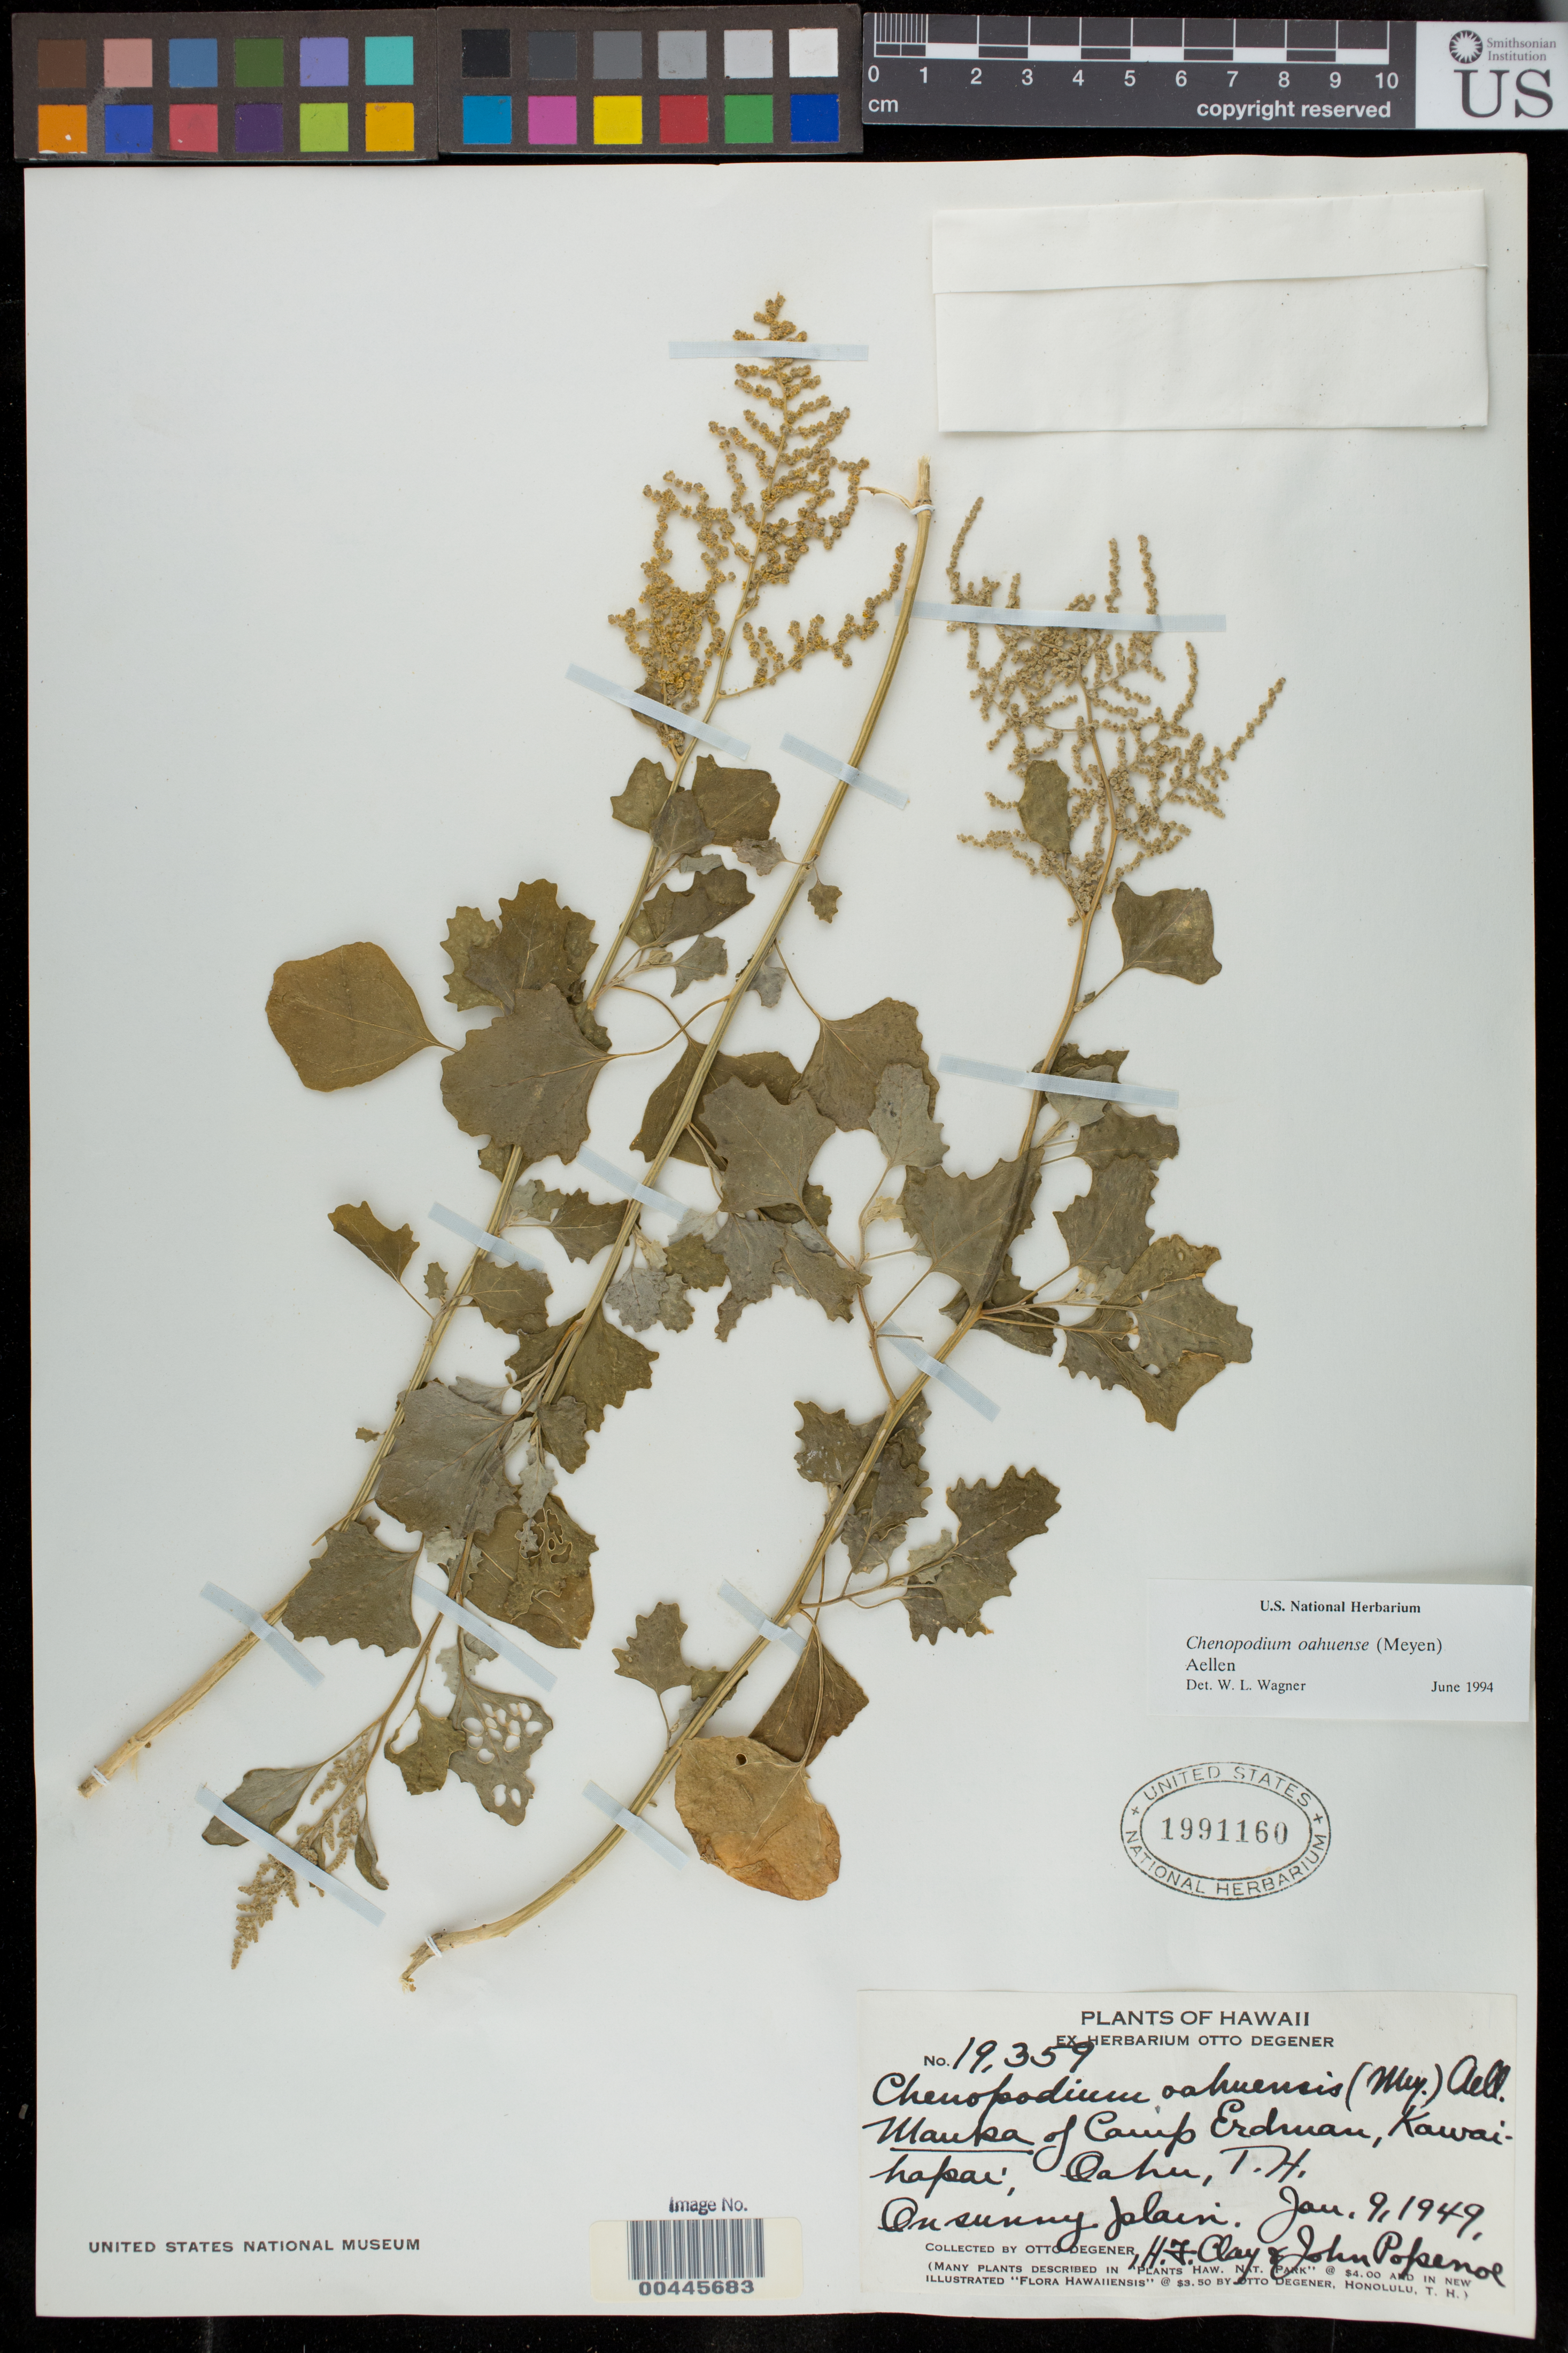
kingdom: Plantae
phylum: Tracheophyta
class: Magnoliopsida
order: Caryophyllales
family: Amaranthaceae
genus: Chenopodium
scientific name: Chenopodium oahuense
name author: (Meyen) Aellen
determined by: Wagner, W. L., (BOT), Smithsonian Institution - National Museum of Natural History (UNITED STATES)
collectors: O. Degener, H. Clay & J. Popenoe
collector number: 19359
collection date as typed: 9 Jan 1949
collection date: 1949-01-09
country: United States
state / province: Hawaii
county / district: Honolulu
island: Oahu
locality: Mauka of Camp Erdman, Kawaihapai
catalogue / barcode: US 1991160